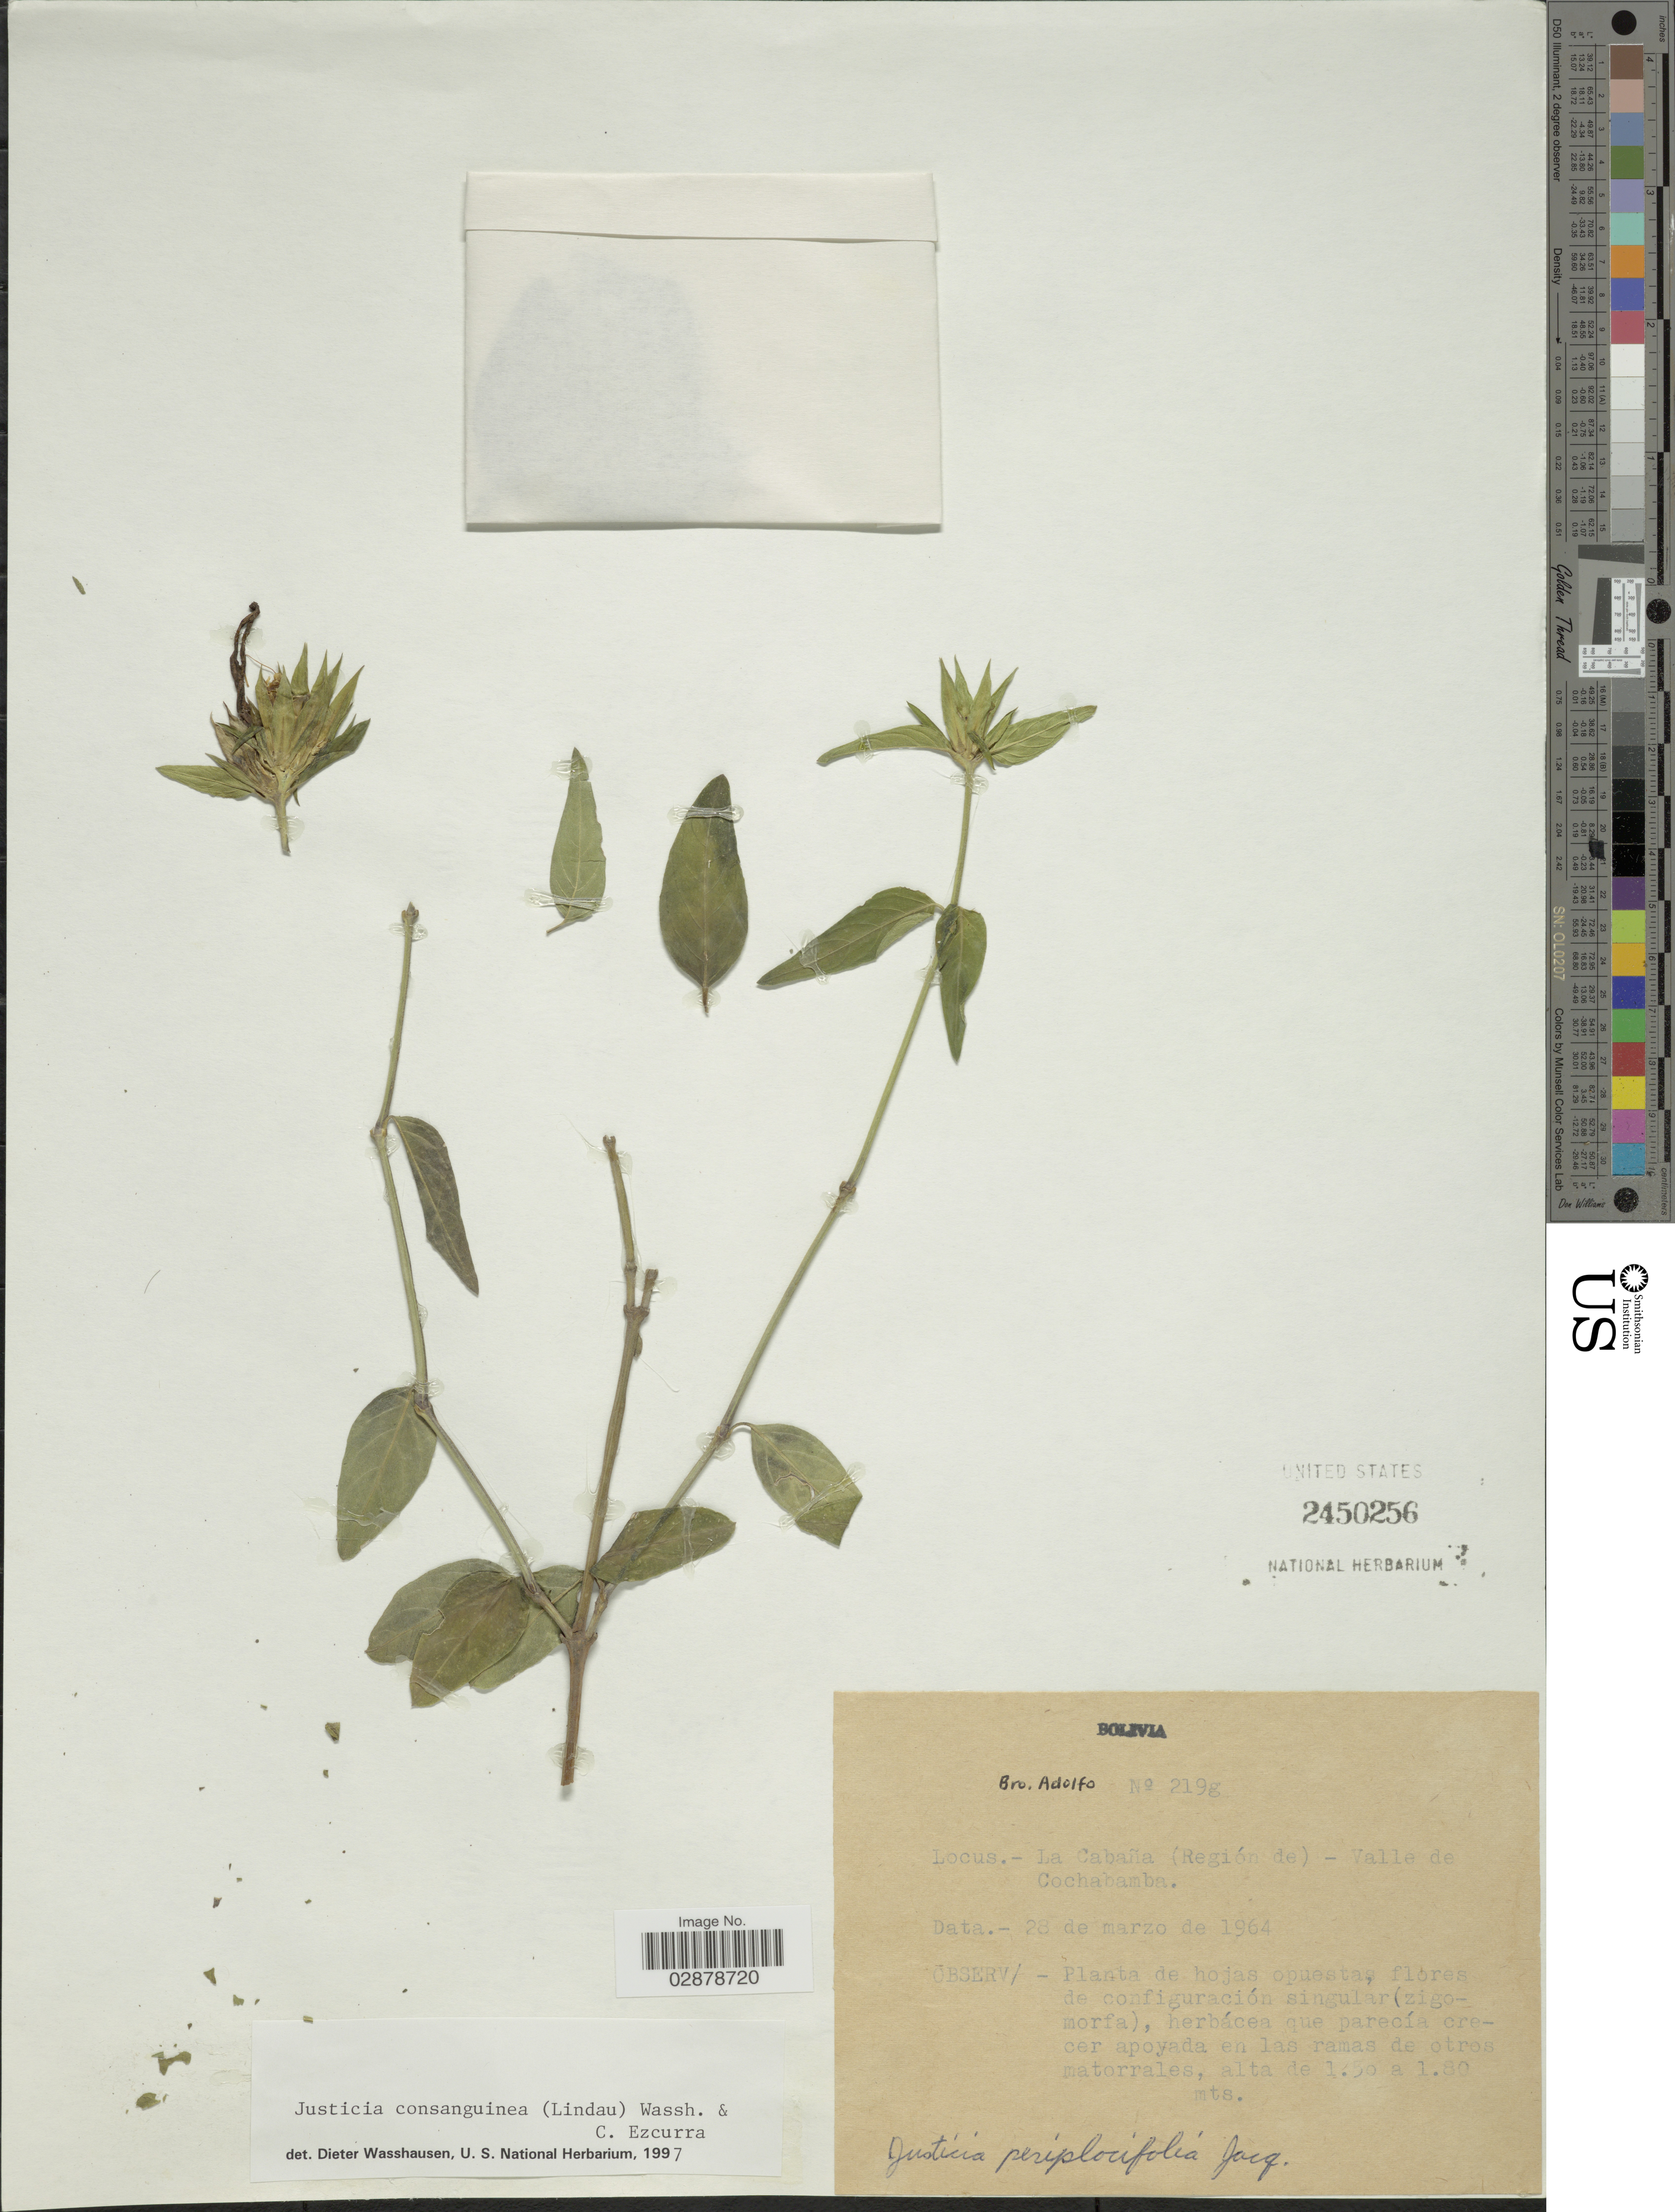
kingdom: Plantae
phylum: Tracheophyta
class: Magnoliopsida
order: Lamiales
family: Acanthaceae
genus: Justicia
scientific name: Justicia consanguinea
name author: (Lindau) Wassh. & C. Ezcurra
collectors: Bro. Adolfo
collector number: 219g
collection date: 1964-03-28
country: Bolivia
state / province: Cochabamba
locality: La Cabaña (Región de)- Valle de Cochabamba.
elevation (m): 1.5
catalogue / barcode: US 2450256